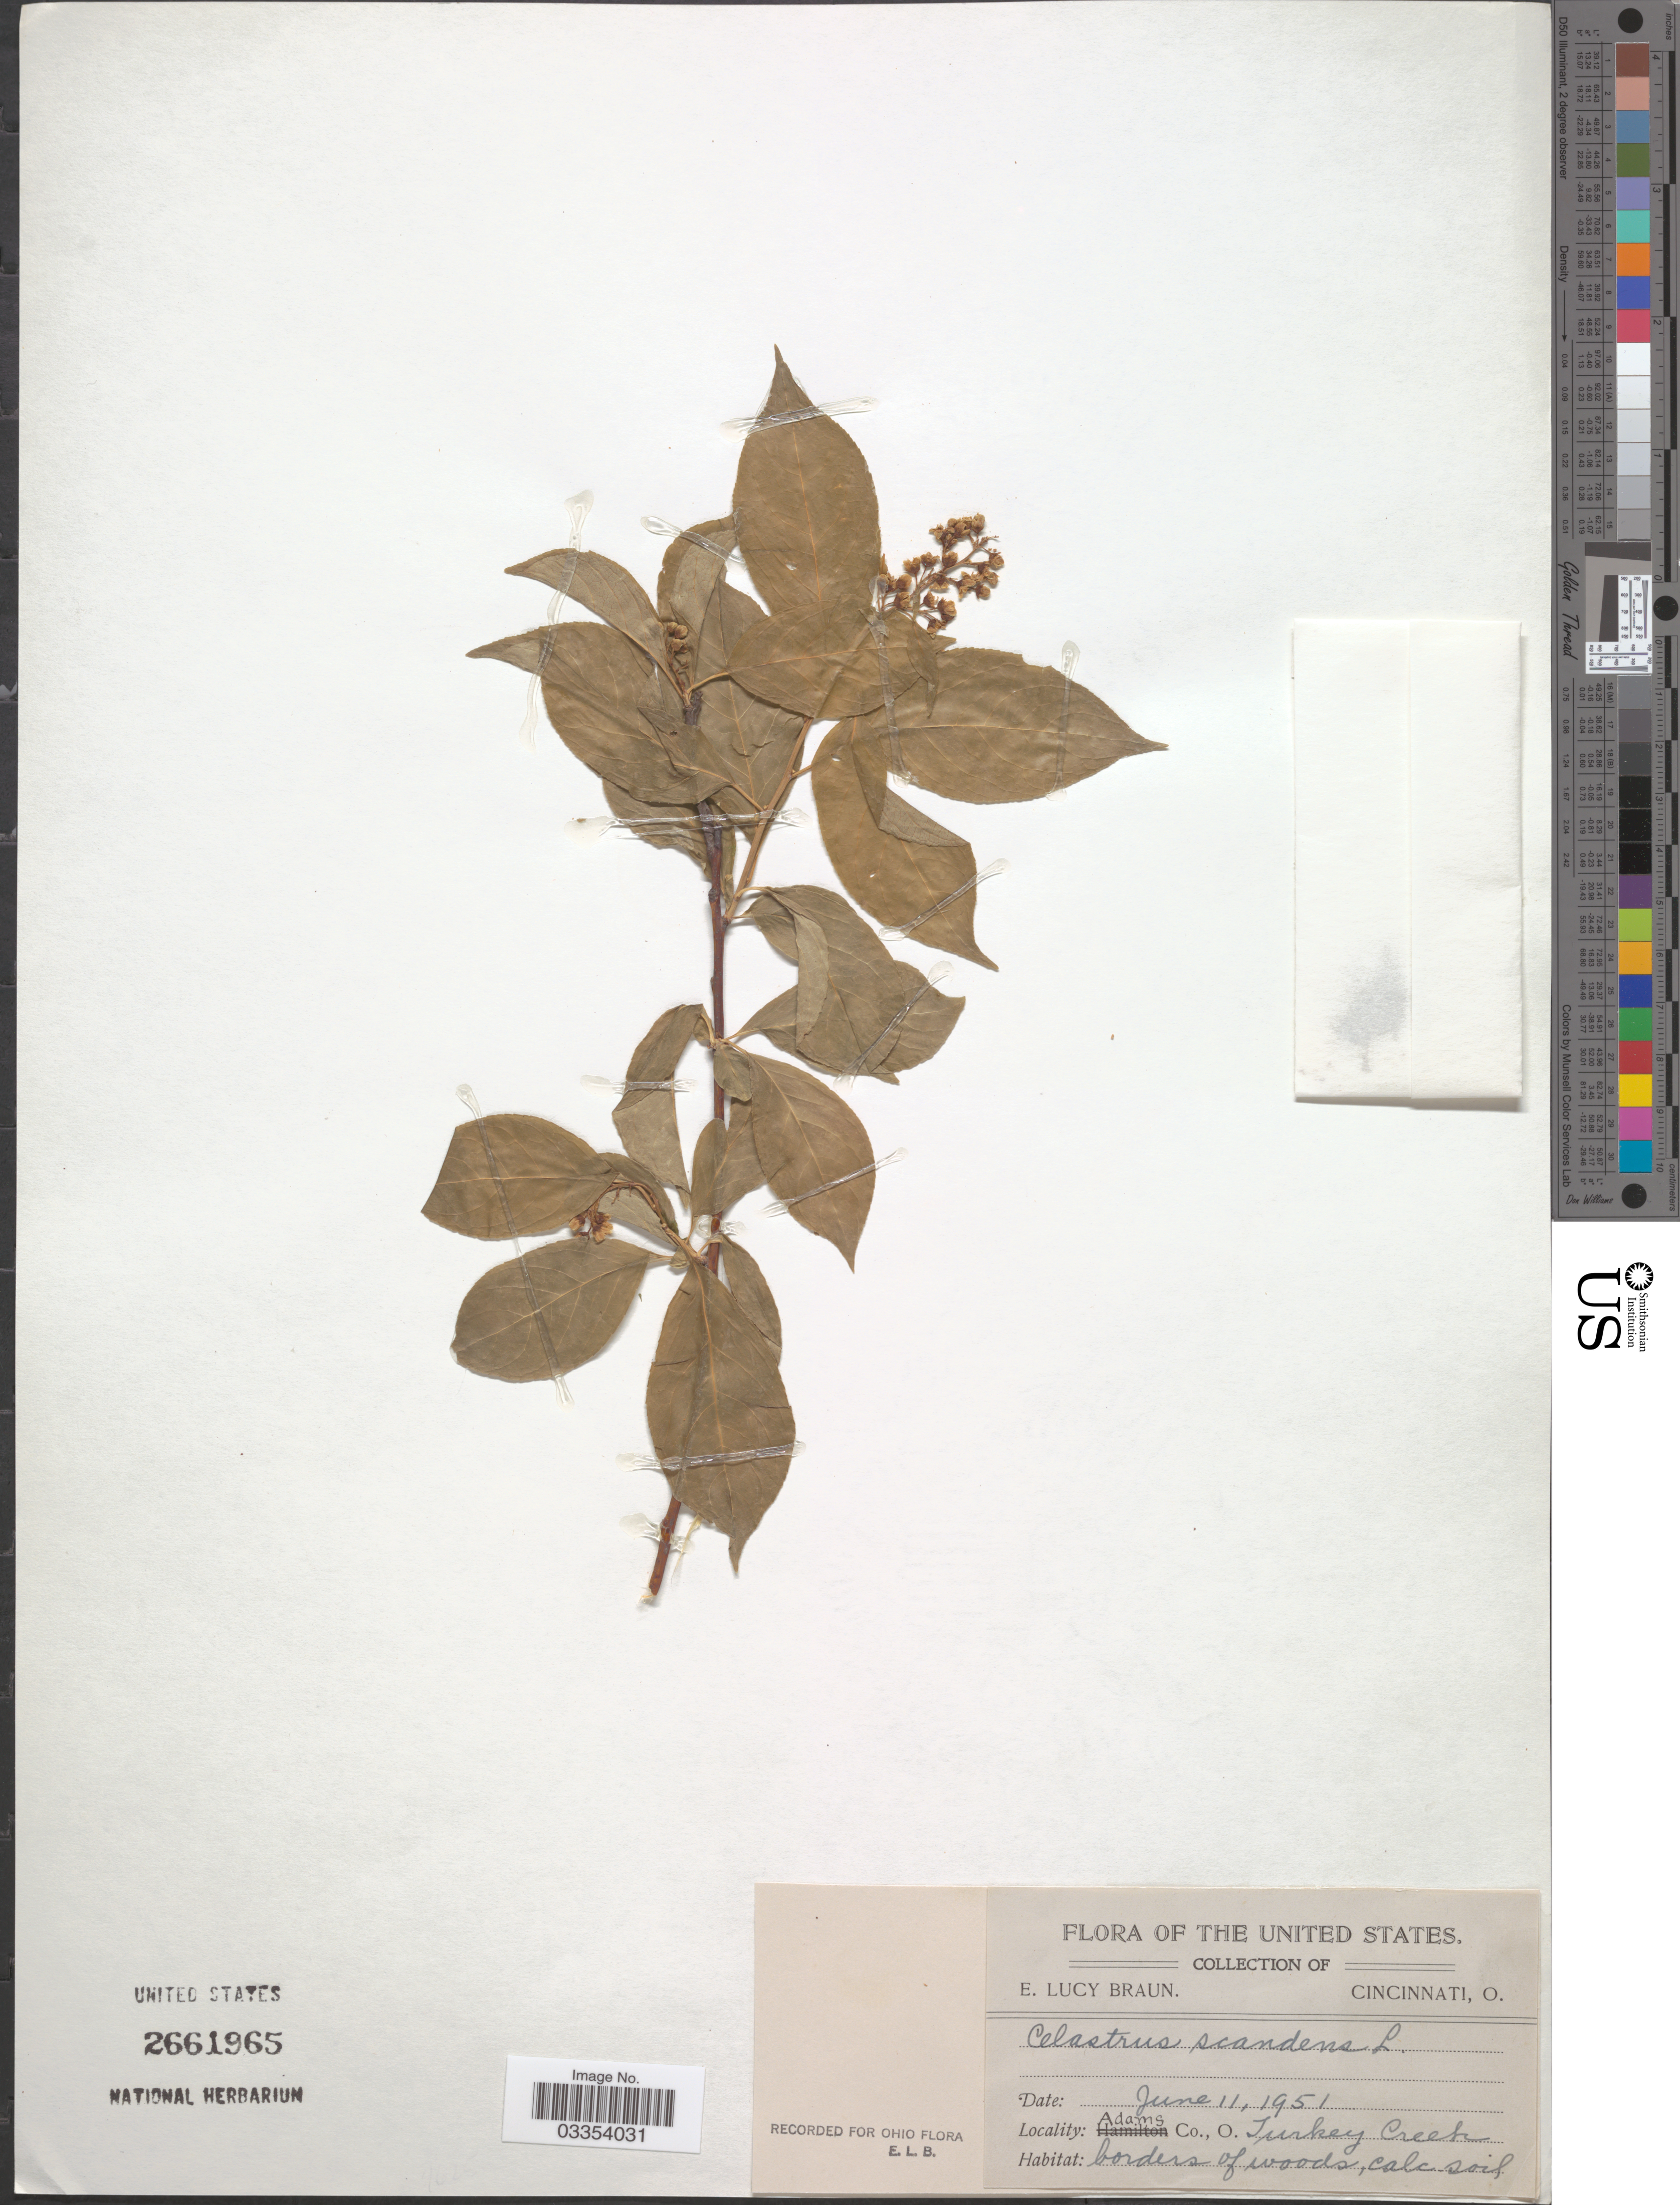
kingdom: Plantae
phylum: Tracheophyta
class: Magnoliopsida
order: Celastrales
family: Celastraceae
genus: Celastrus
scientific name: Celastrus scandens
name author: L.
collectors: E. L. Braun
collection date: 1951-06-11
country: United States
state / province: Ohio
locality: Adams Co., Turkey Creek.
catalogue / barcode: US 2661965